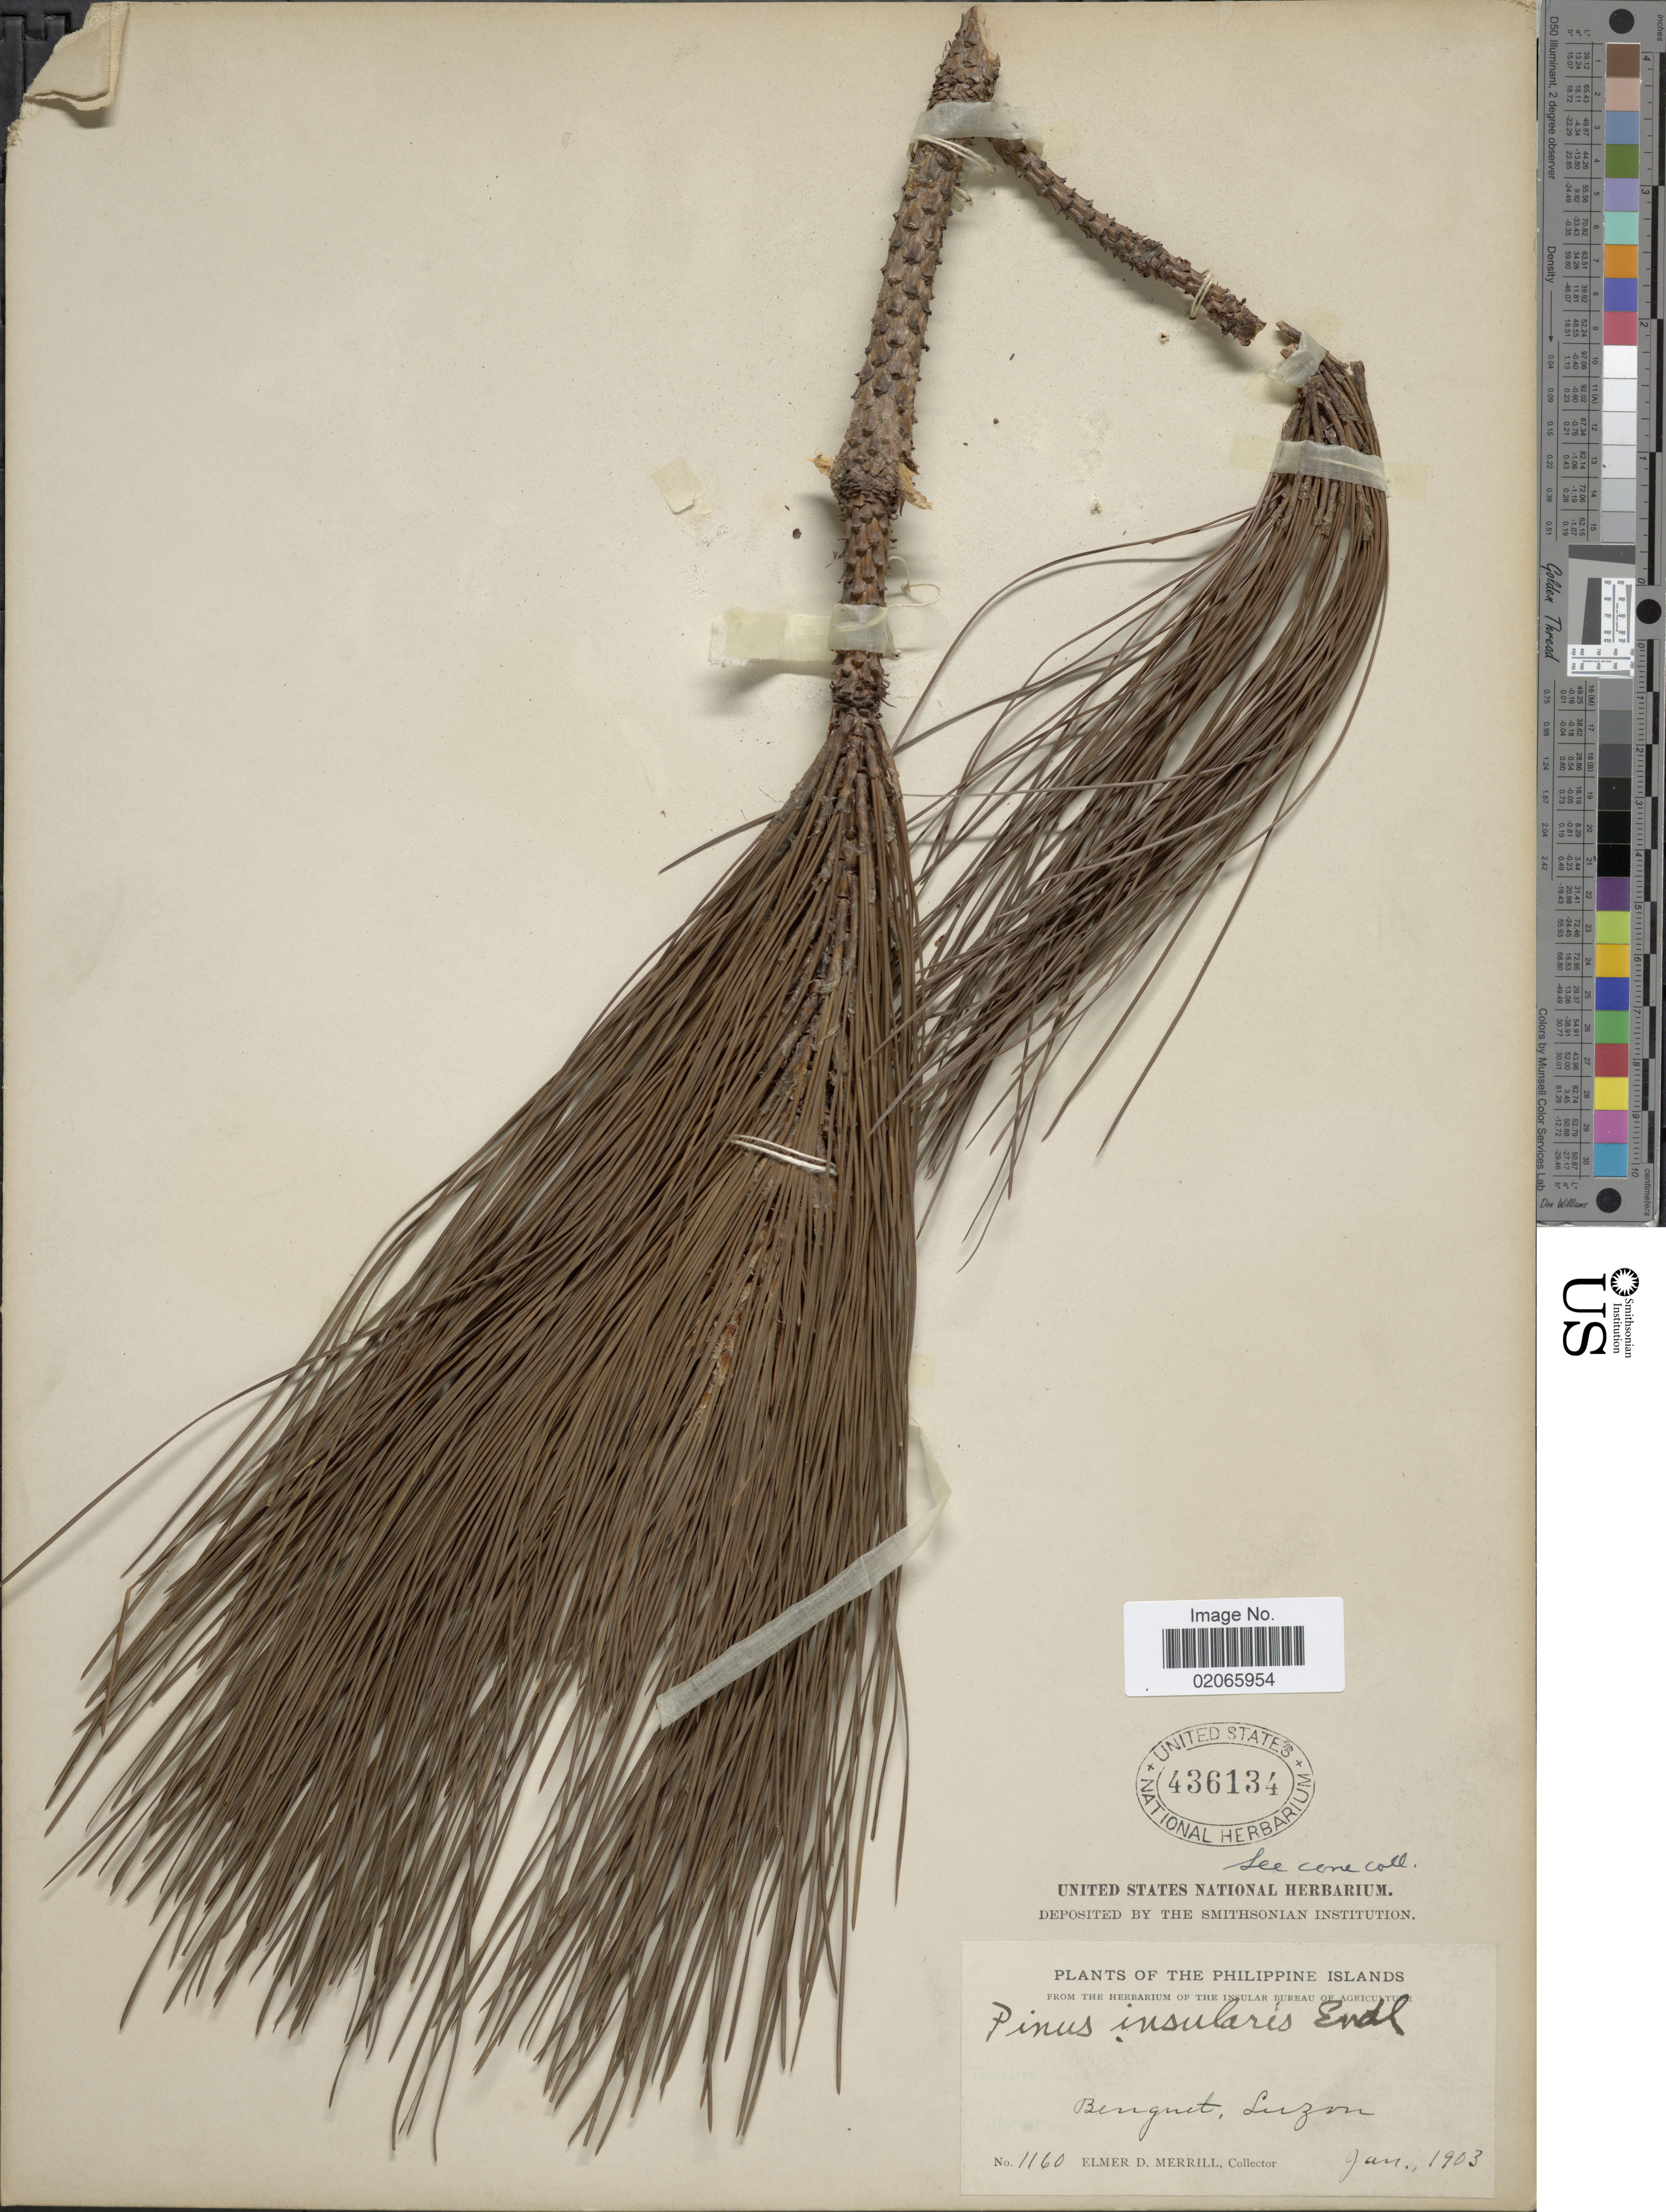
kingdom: Plantae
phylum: Tracheophyta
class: Pinopsida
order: Pinales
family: Pinaceae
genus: Pinus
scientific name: Pinus insularis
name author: Endl.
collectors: E. D. Merrill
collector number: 1160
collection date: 1903-01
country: Philippines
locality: The Philippine Islands. Benguet, Luzon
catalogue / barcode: US 436134